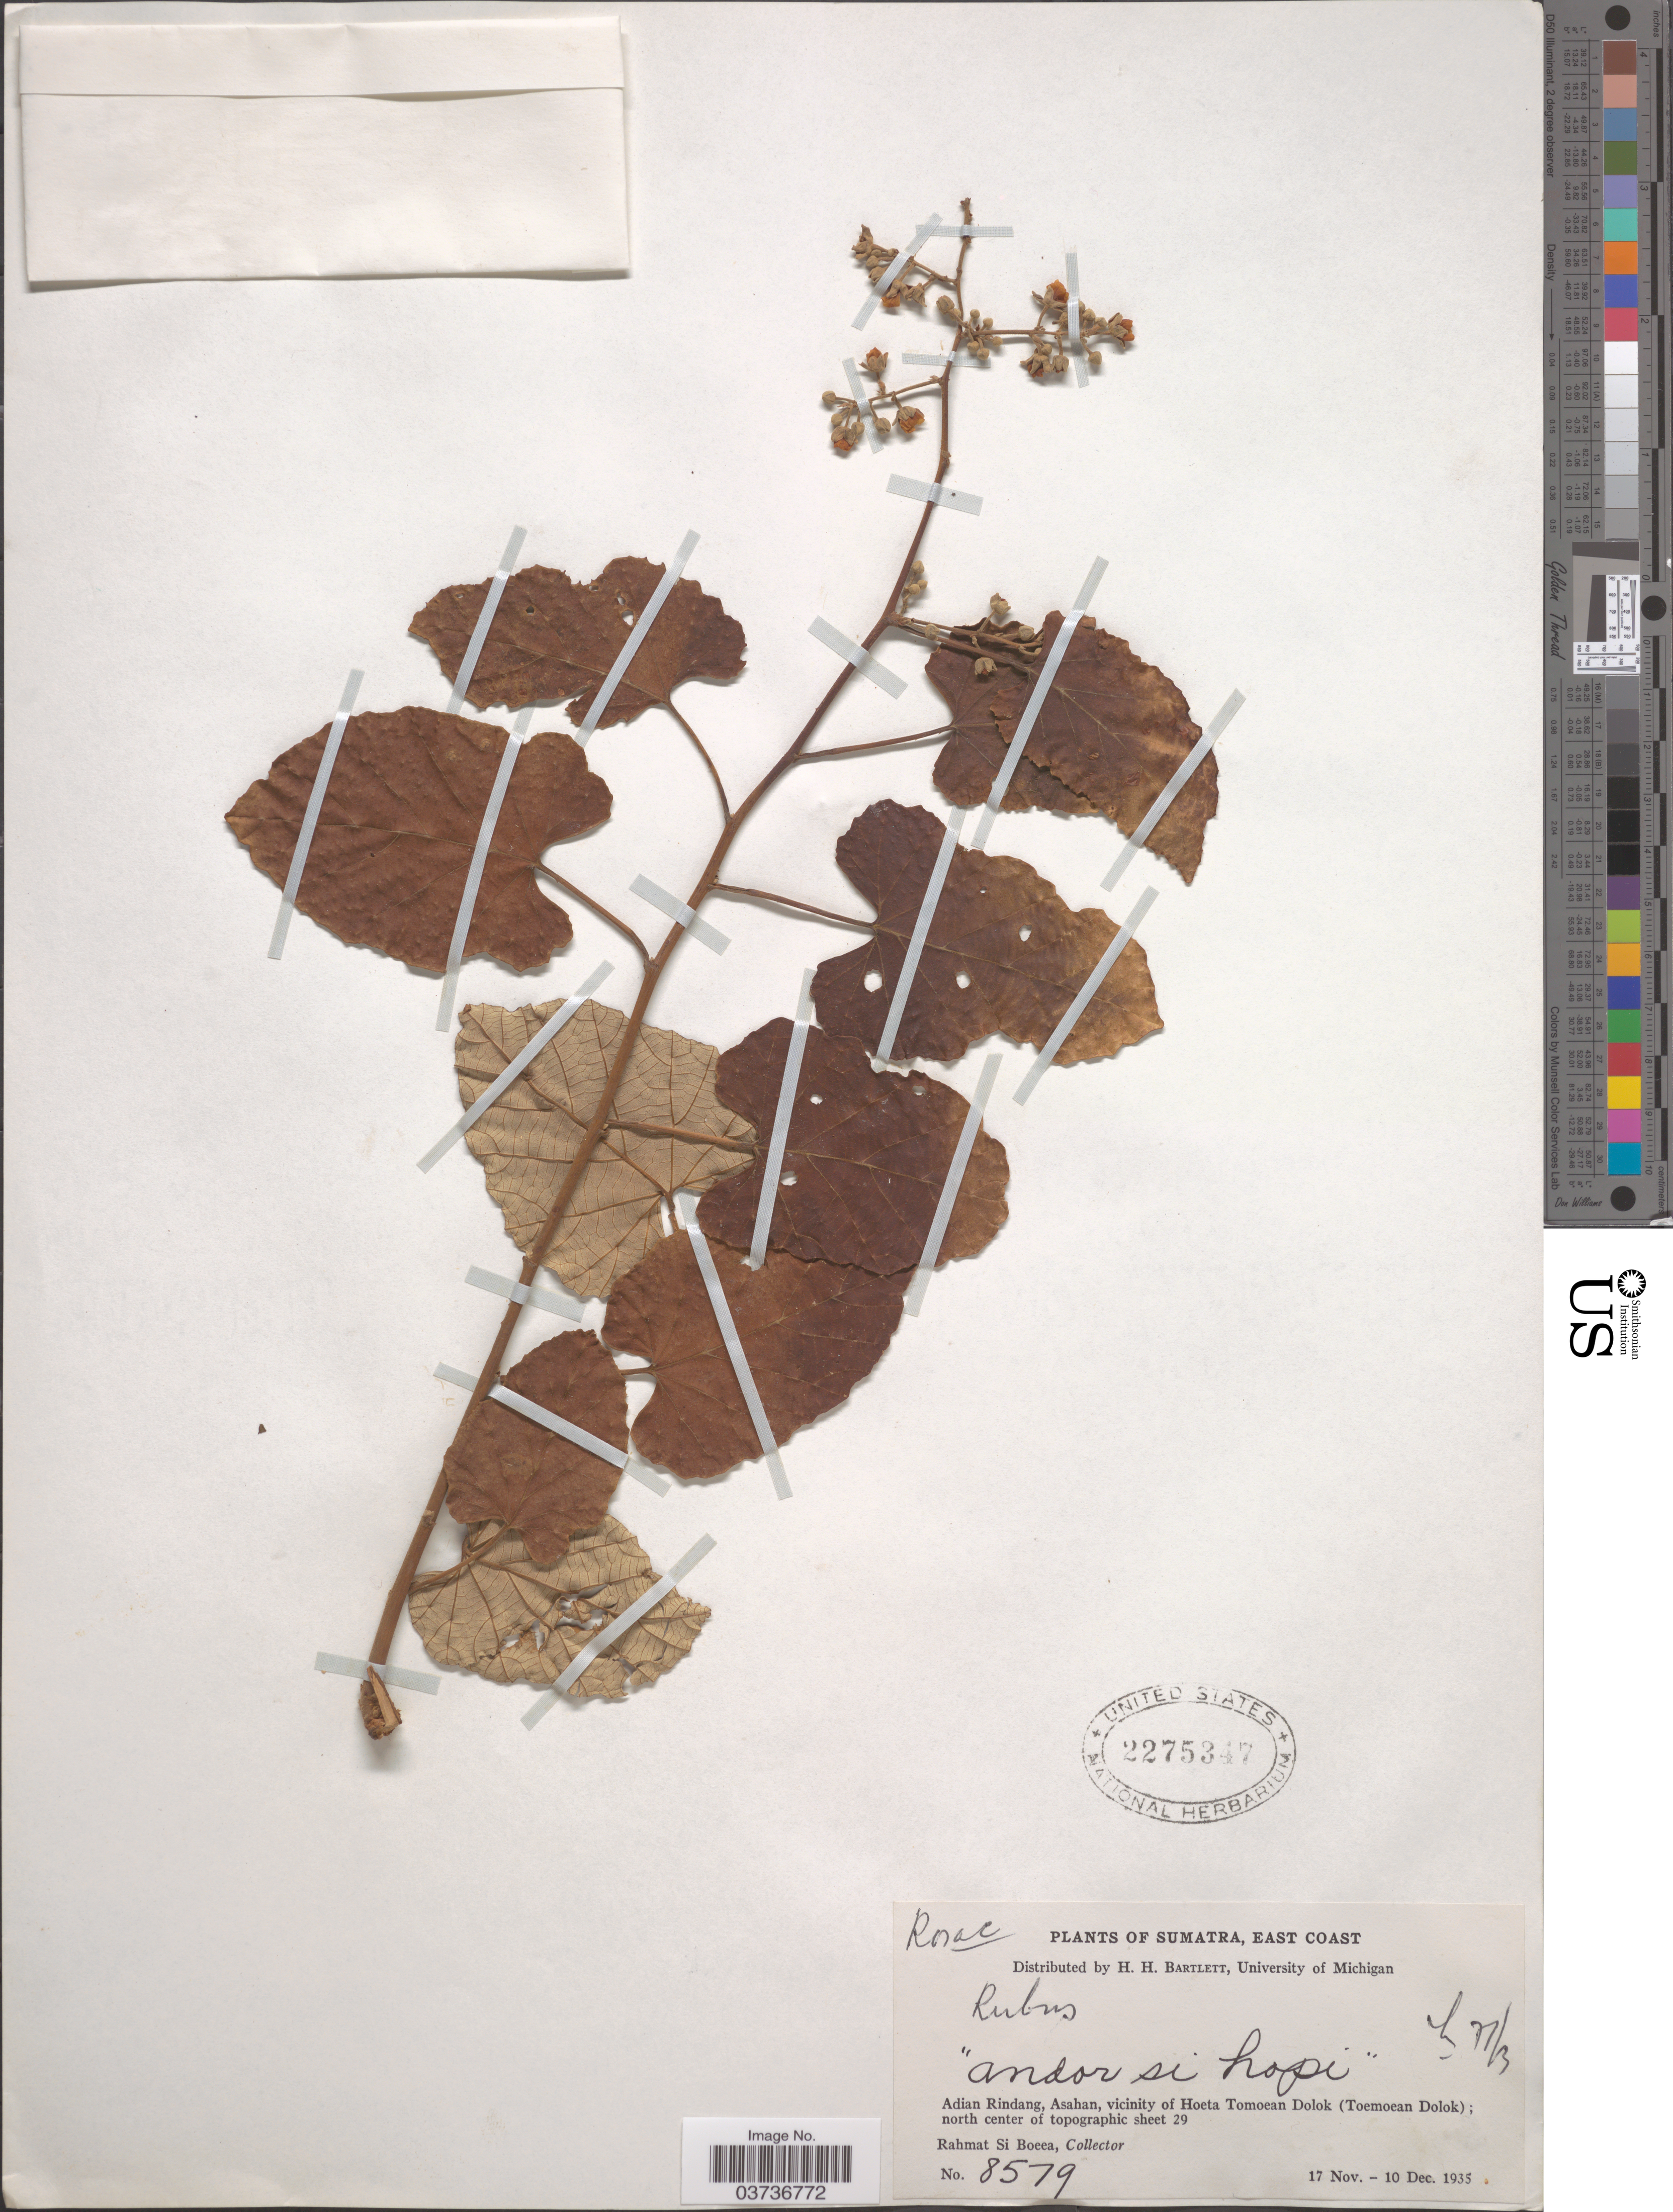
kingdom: Plantae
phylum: Tracheophyta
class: Magnoliopsida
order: Rosales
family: Rosaceae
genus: Rubus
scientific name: Rubus sp.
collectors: Rahmat Si Boeea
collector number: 8579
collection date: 1935-11-17/1935-12-10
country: Indonesia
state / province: Sumatra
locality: Sumatra, East Coast. Adian Rindang, Asahan, vicinity of Hoeta Tomoean Dolok (Toemoean Dolok); north center of topographic sheet 29.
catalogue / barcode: US 2275347